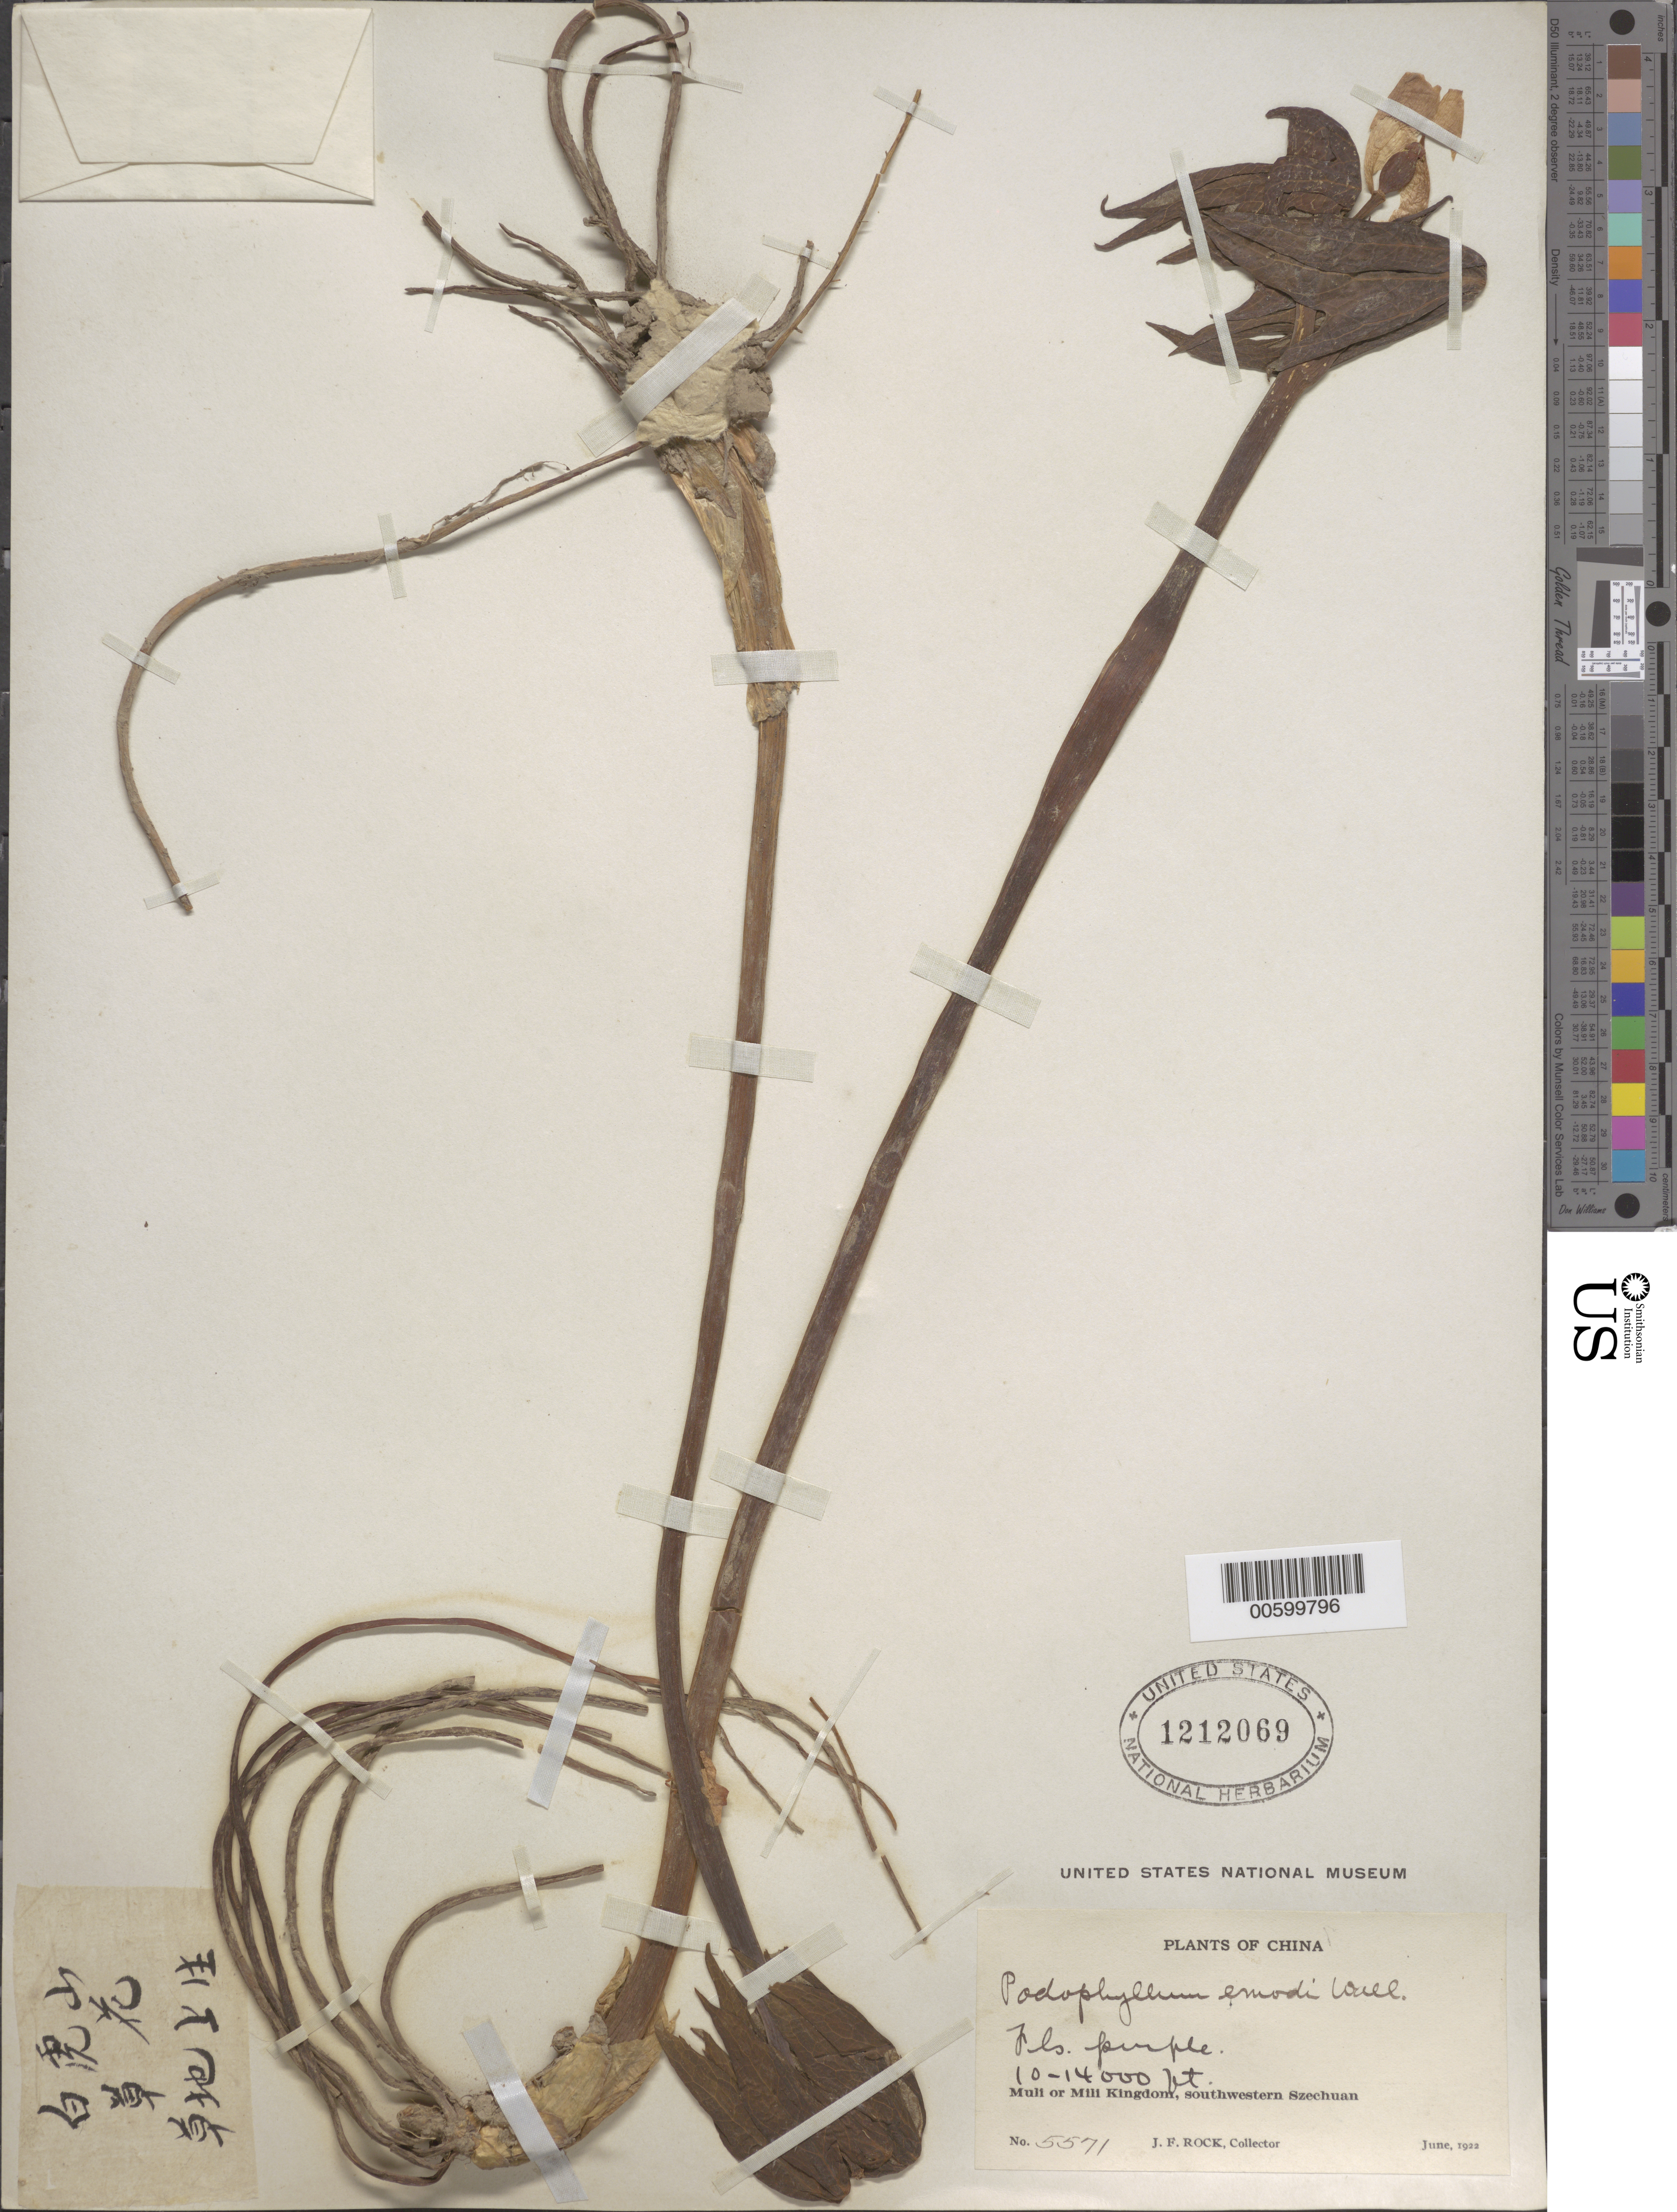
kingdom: Plantae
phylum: Tracheophyta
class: Magnoliopsida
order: Ranunculales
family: Berberidaceae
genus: Sinopodophyllum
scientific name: Sinopodophyllum hexandrum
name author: (Royle) T.S.Ying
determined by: Strong, Mark T., (BOT), Smithsonian Institution - National Museum of Natural History (UNITED STATES)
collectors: J. F. Rock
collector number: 5571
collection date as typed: Jun 1922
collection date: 1922-06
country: China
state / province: Sichuan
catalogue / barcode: US 1212069